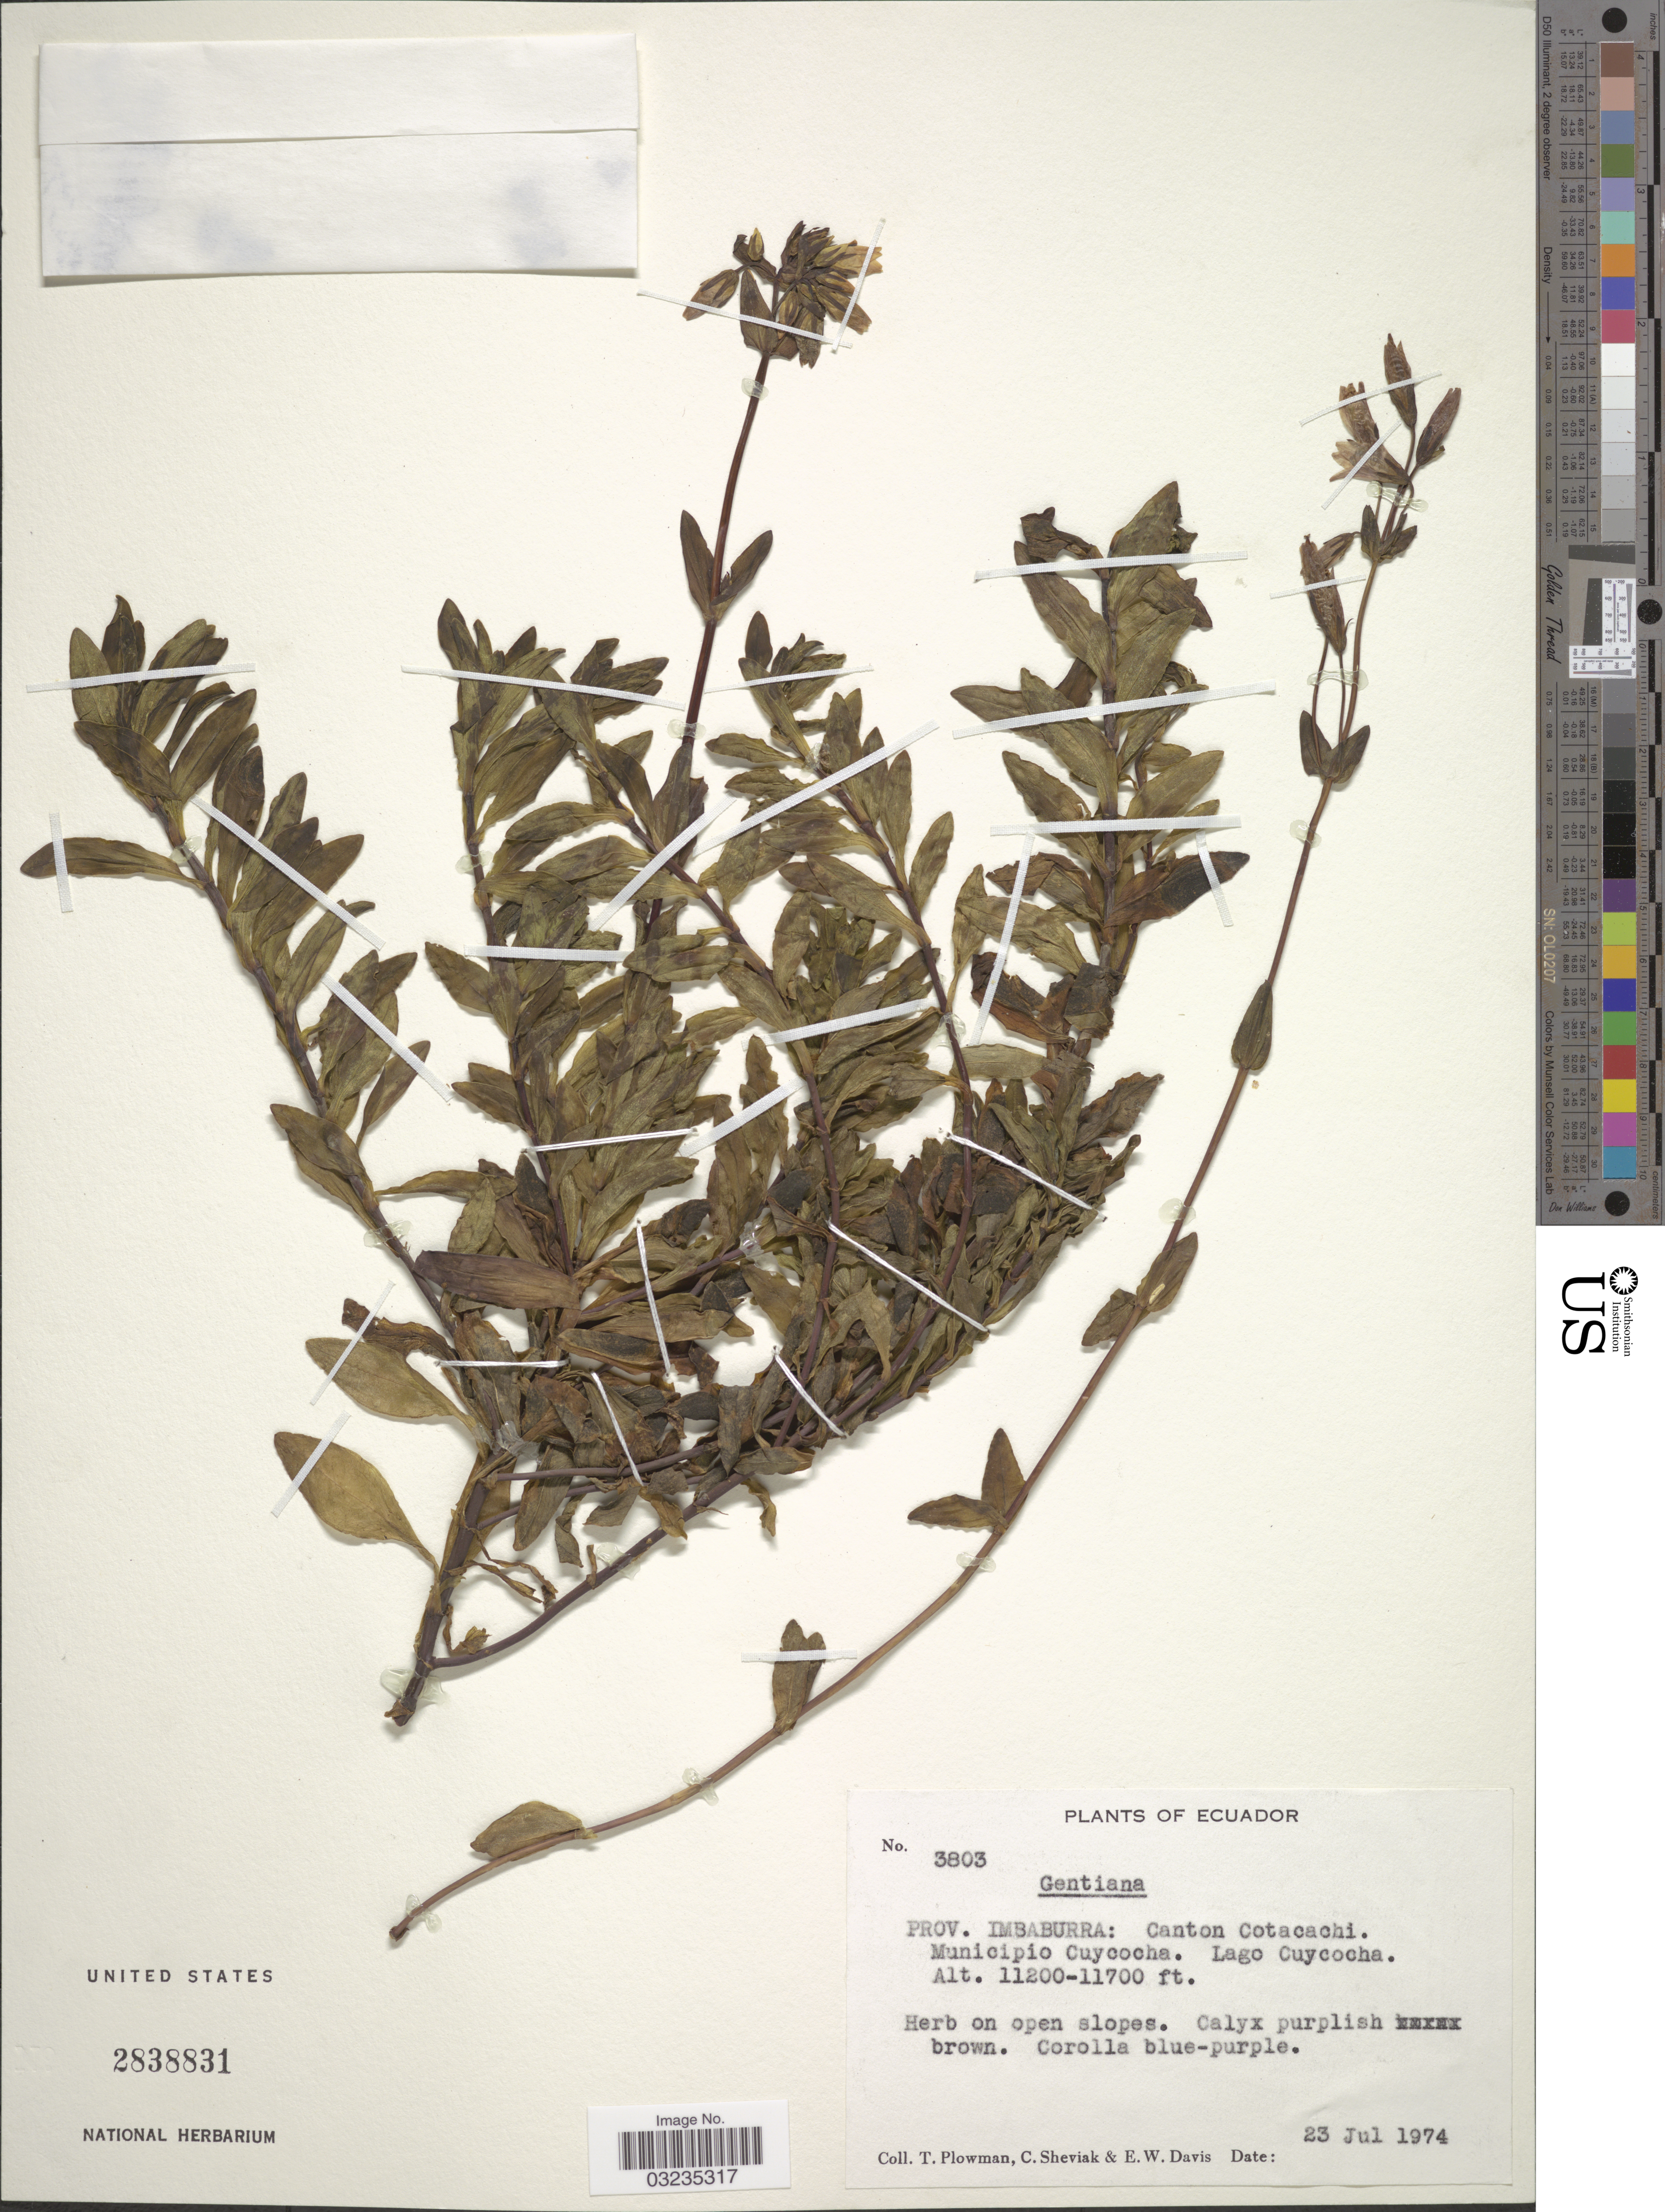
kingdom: Plantae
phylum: Tracheophyta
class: Magnoliopsida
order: Gentianales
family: Gentianaceae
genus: Gentiana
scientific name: Gentiana sp.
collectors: T. Plowman, C. J. Sheviak & E. W. Davis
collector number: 3803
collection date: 1974-07-23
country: Ecuador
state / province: Imbabura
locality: Canton Cotacachi. Municipio Cuyococha. Lago Cuyococha.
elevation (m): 3414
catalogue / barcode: US 2838831